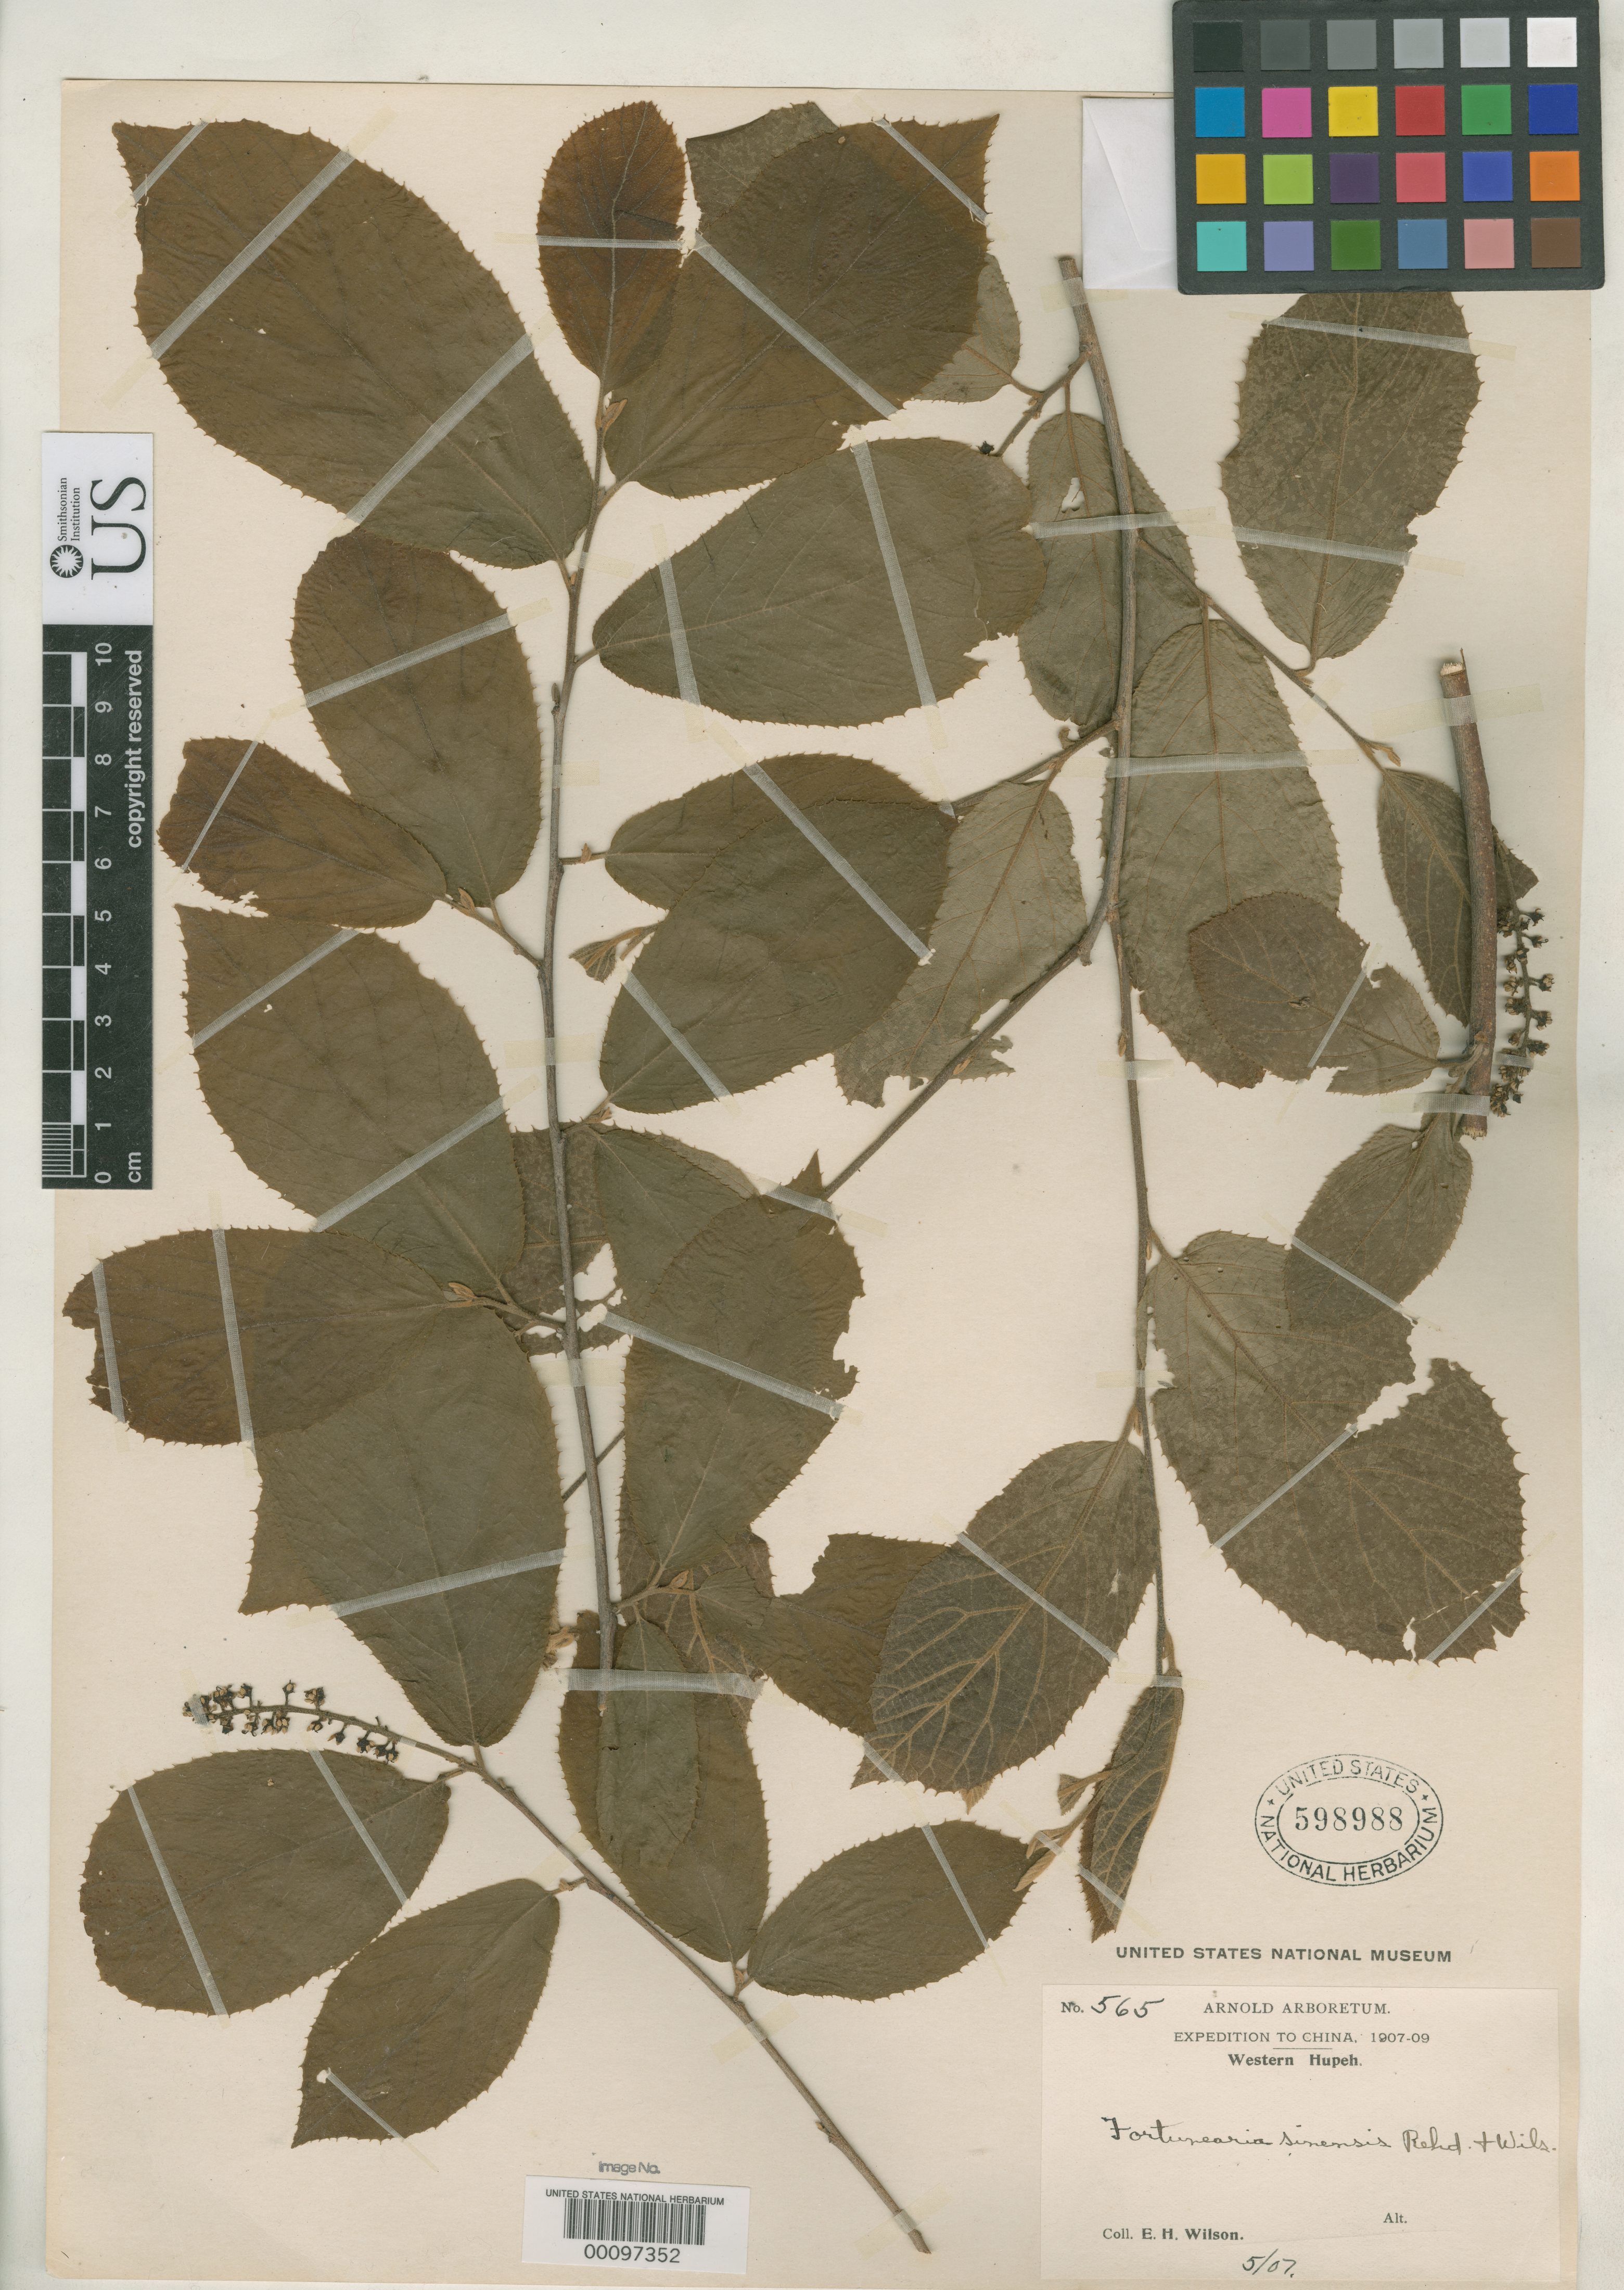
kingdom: Plantae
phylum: Tracheophyta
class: Magnoliopsida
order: Saxifragales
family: Hamamelidaceae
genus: Fortunearia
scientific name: Fortunearia sinensis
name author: Rehder & E.H. Wilson in Sarg.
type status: Isotype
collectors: E. H. Wilson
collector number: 565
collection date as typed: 25 May 1907 and -- Nov 1907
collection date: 1907-05-25,1907-11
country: China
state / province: Hubei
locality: Fang Hsien.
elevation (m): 600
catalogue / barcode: US 598988